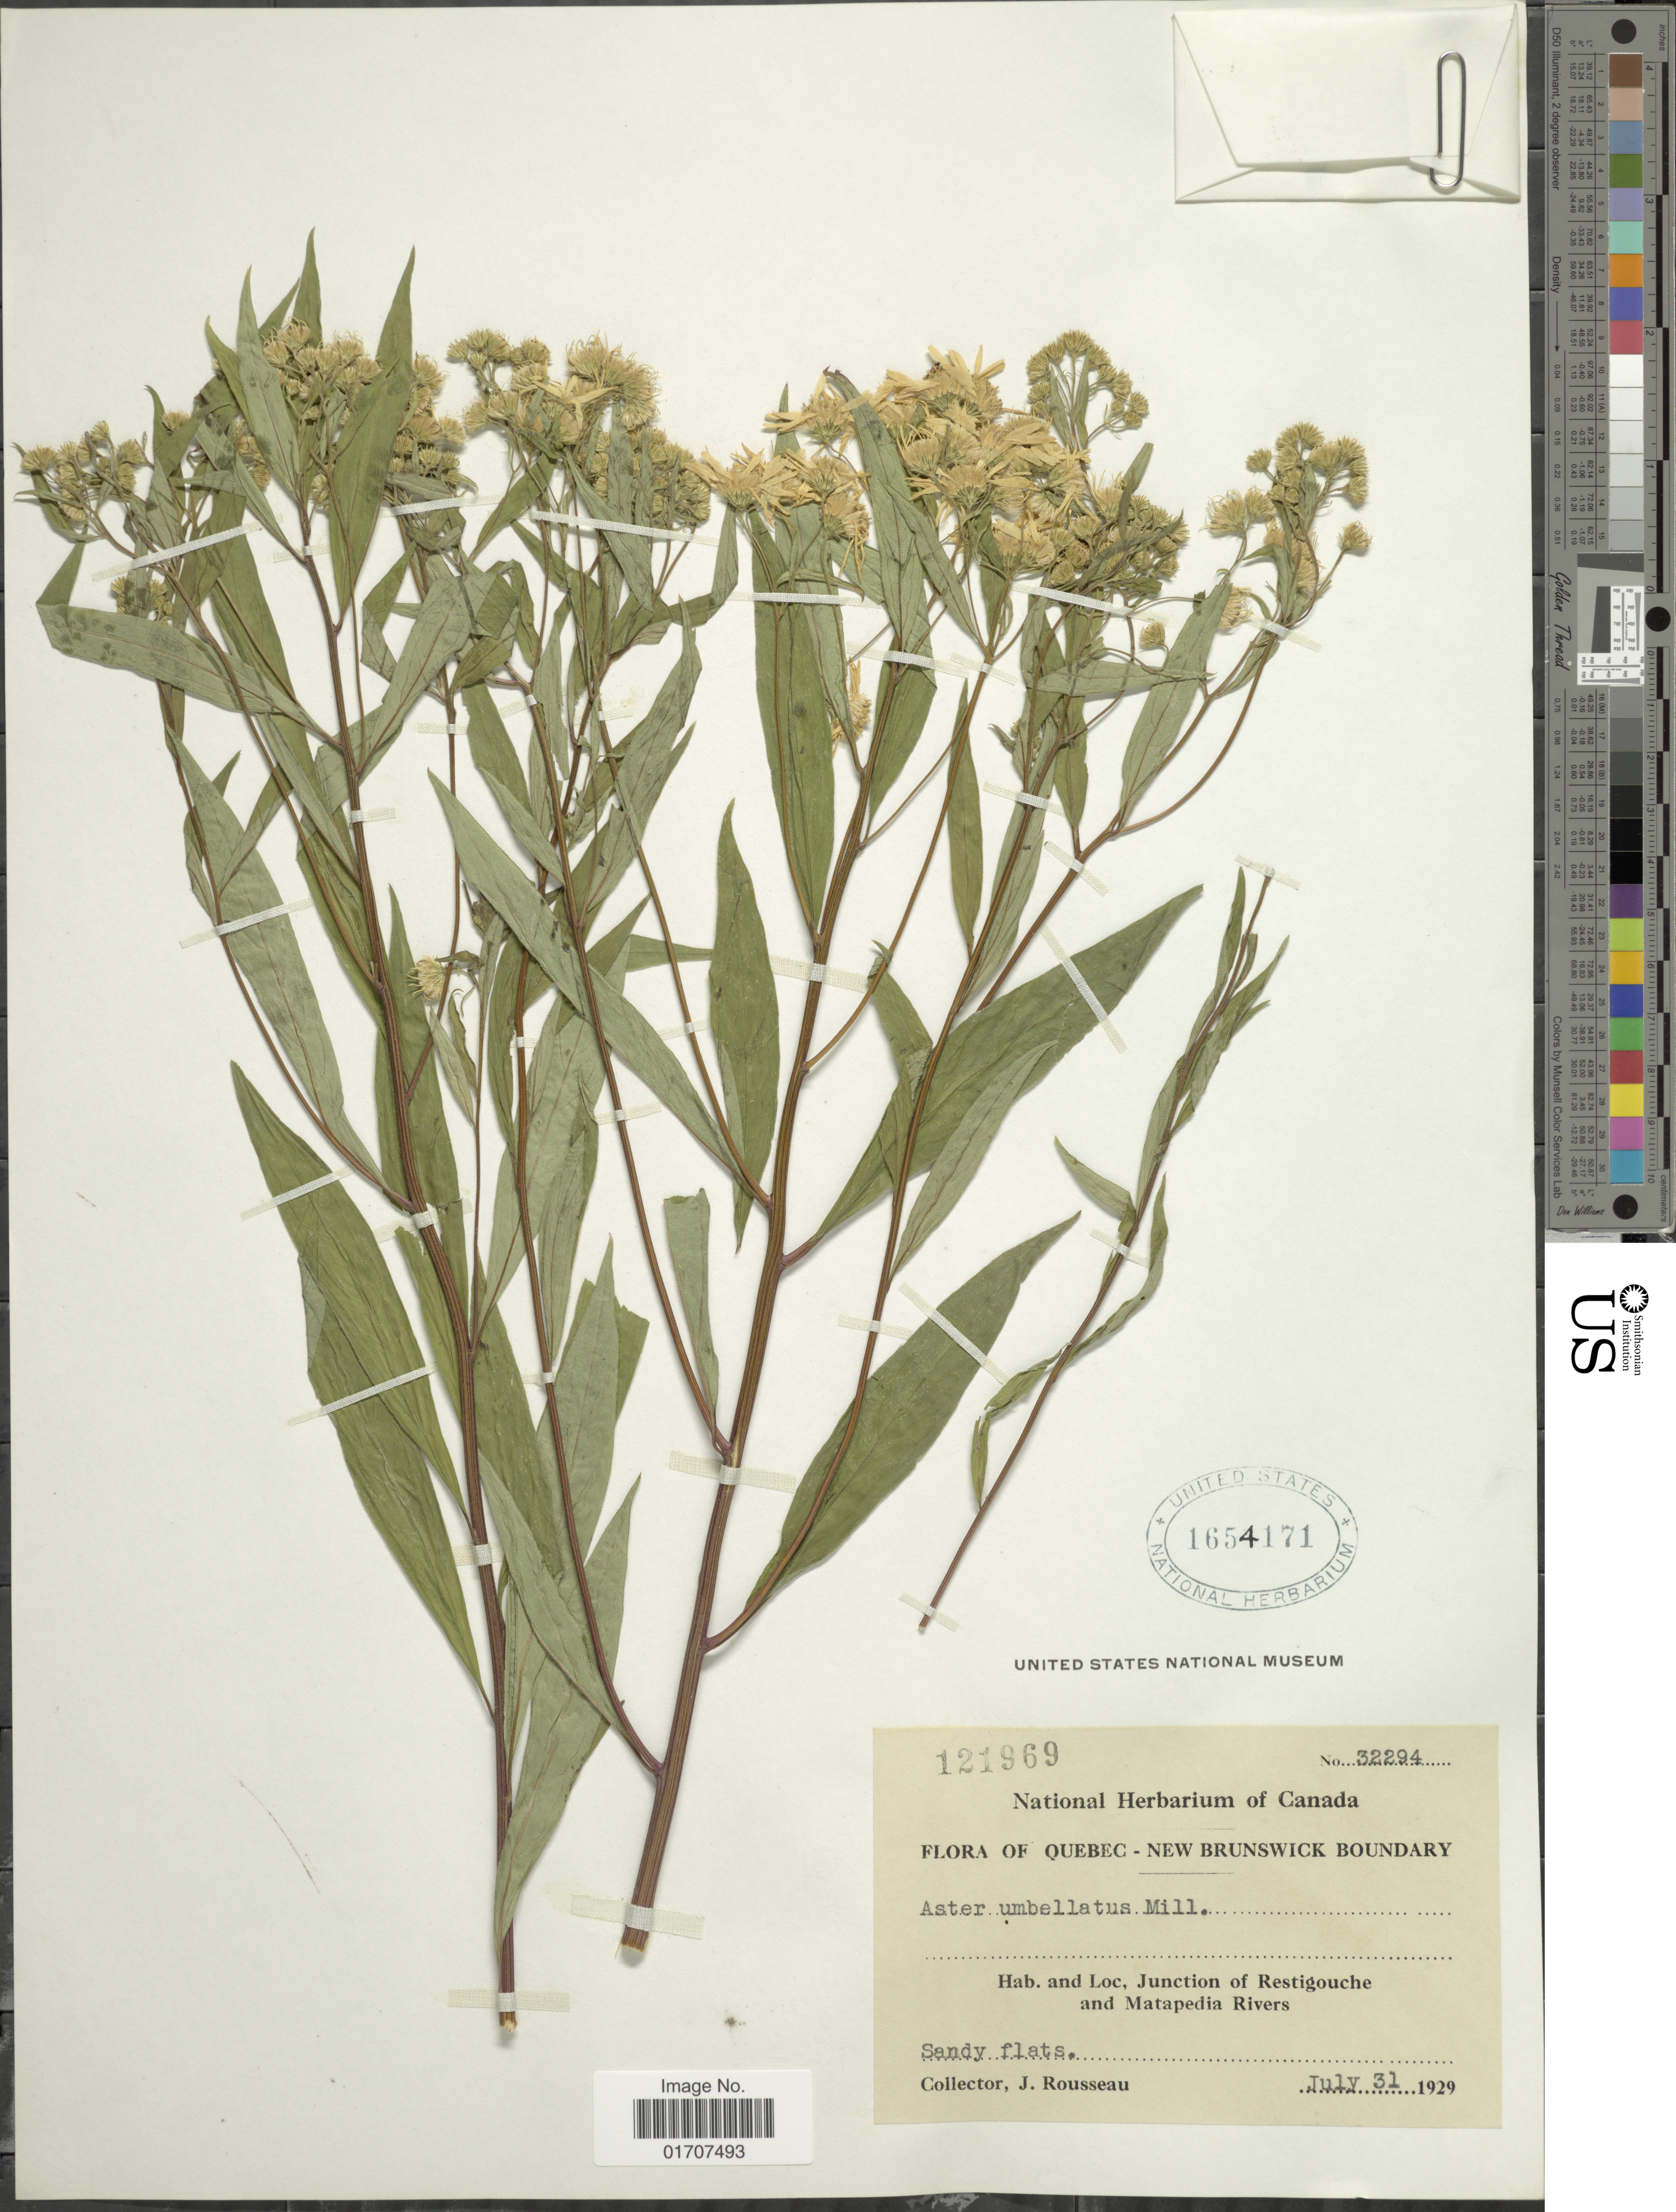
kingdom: Plantae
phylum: Tracheophyta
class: Magnoliopsida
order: Asterales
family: Asteraceae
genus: Doellingeria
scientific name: Doellingeria umbellata var. umbellata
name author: Nees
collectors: J. Rousseau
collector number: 32294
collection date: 1929-07-31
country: Canada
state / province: New Brunswick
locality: Quebec- New Brunswick Boundary, Junction of Restigouche and Matapedia Rivers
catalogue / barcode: US 1654171